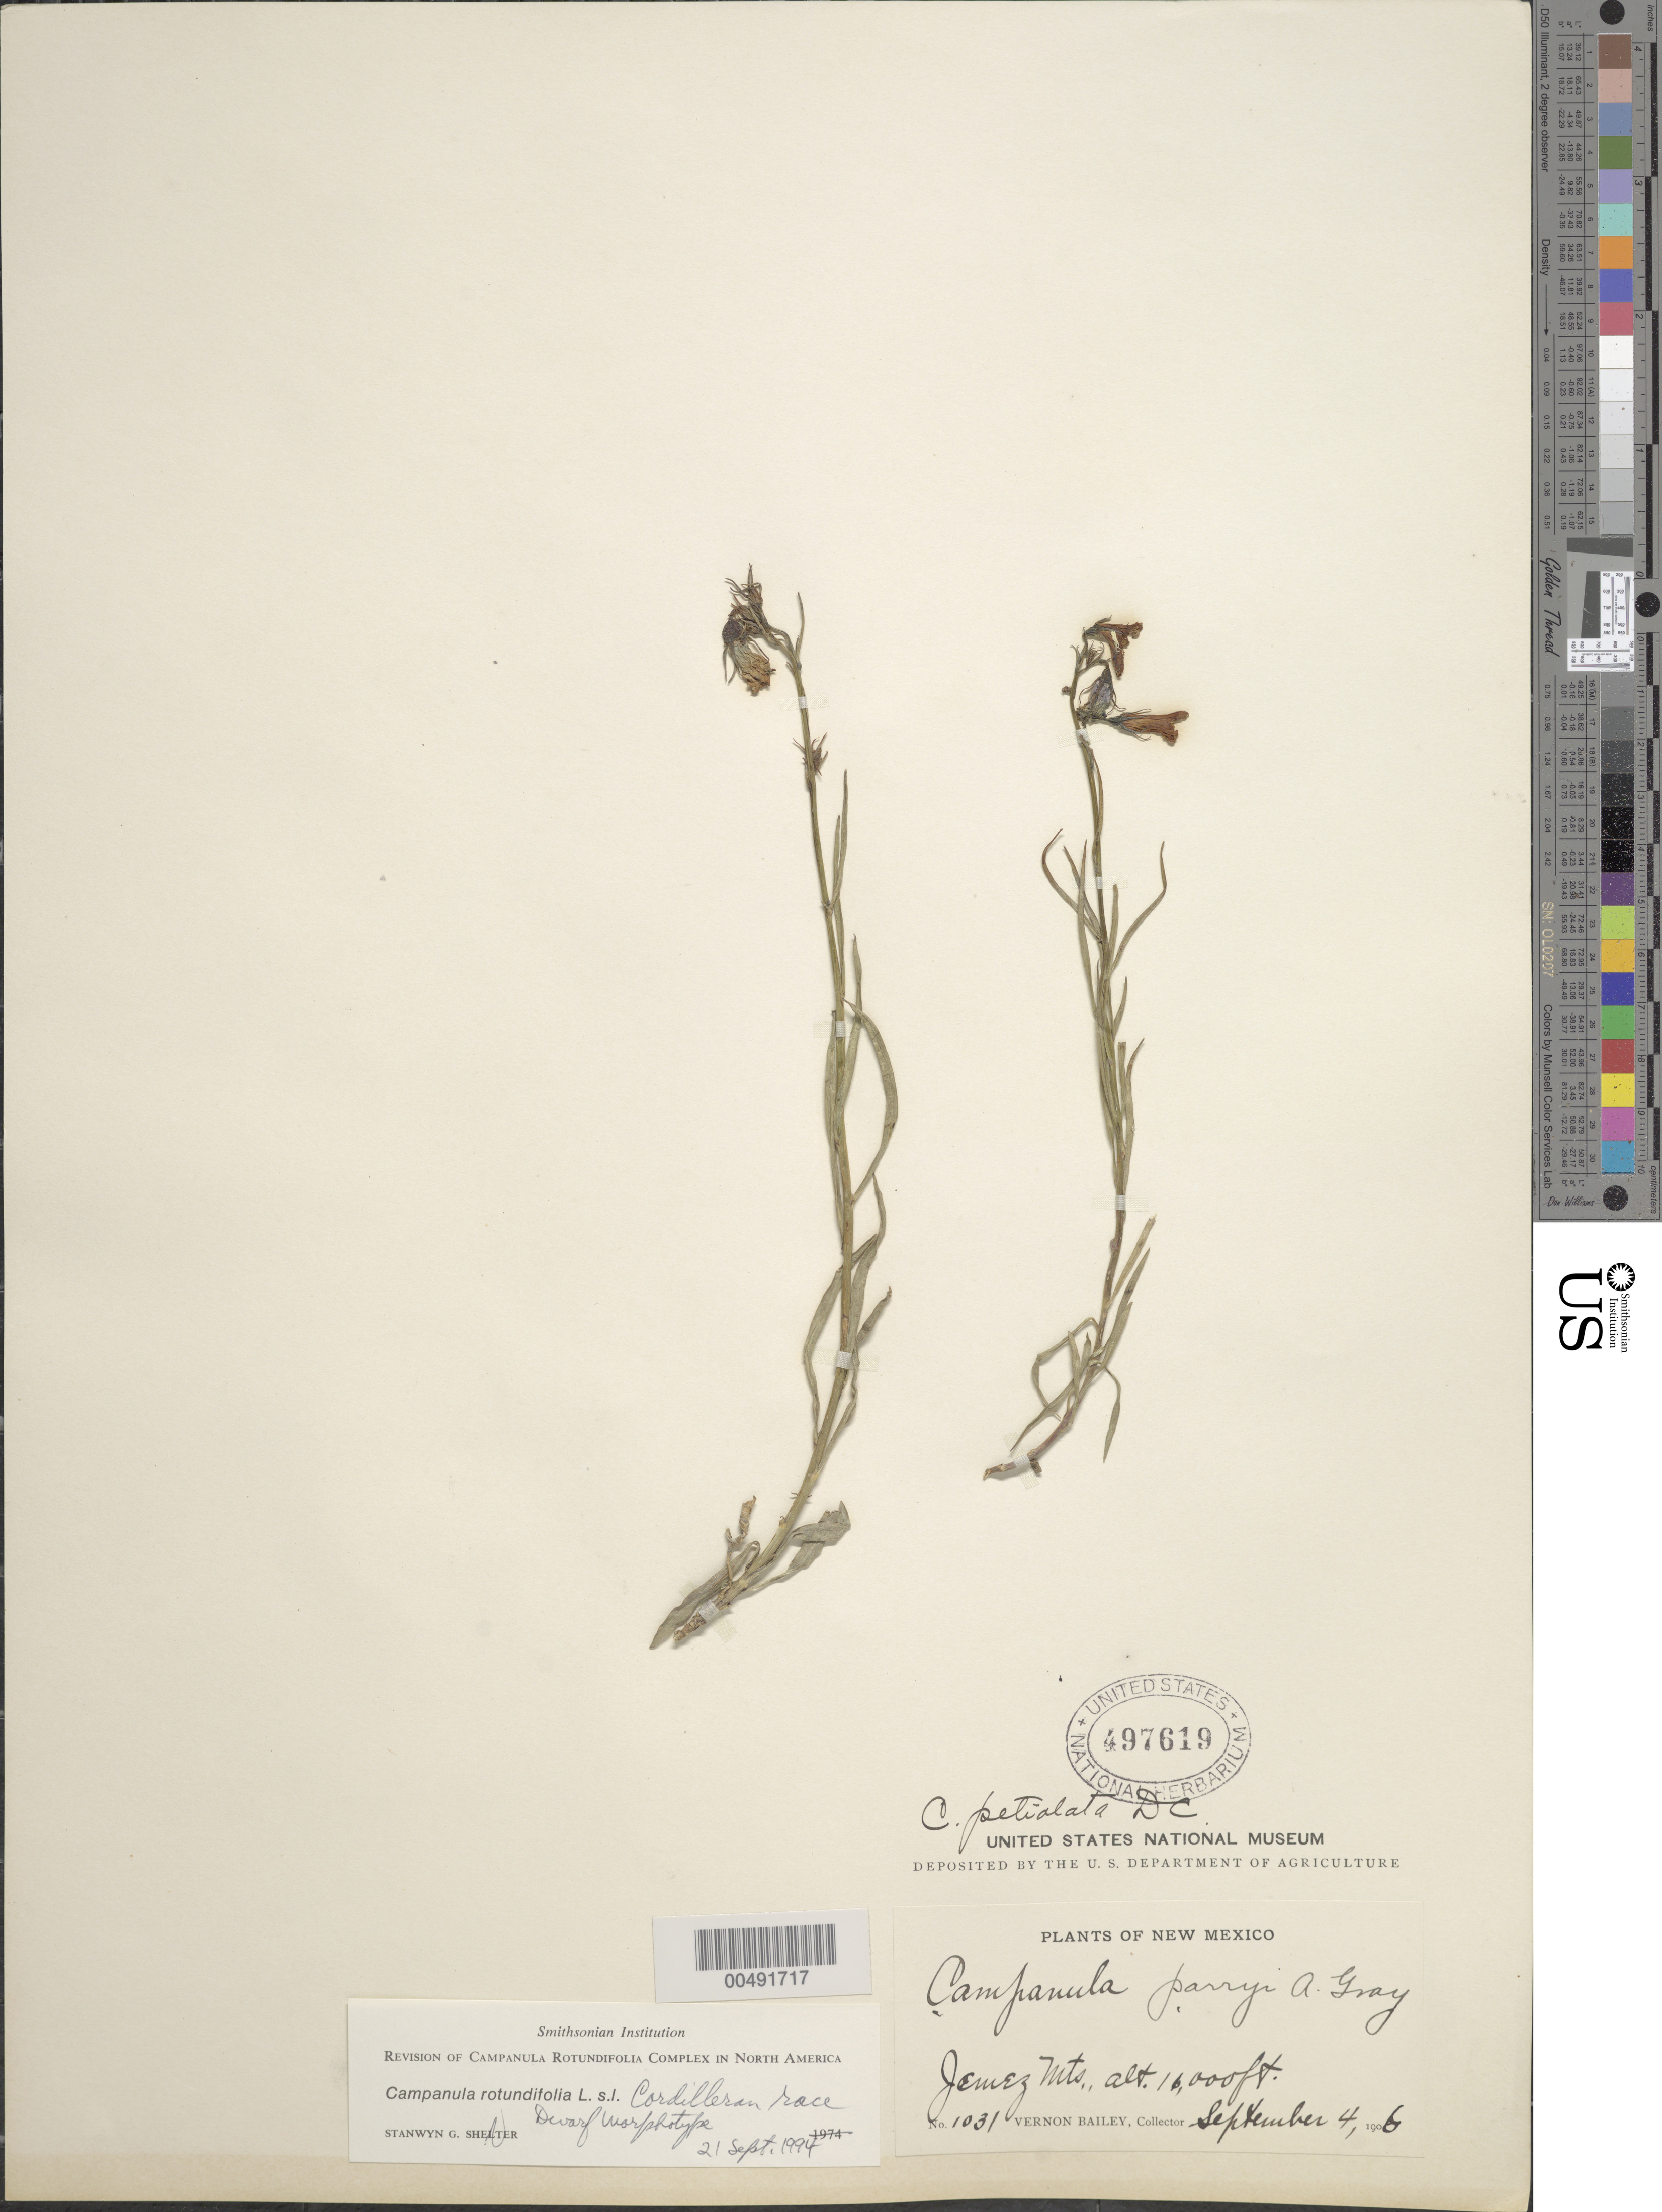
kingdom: Plantae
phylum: Tracheophyta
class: Magnoliopsida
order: Asterales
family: Campanulaceae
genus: Campanula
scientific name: Campanula rotundifolia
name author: L.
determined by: Shetler, Stanwyn G., (US), NMNH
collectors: V. O. Bailey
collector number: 1031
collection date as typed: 04 Sep 1906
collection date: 1906-09-04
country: United States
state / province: New Mexico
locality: Jemez Mountains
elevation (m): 4877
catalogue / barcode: US 497619